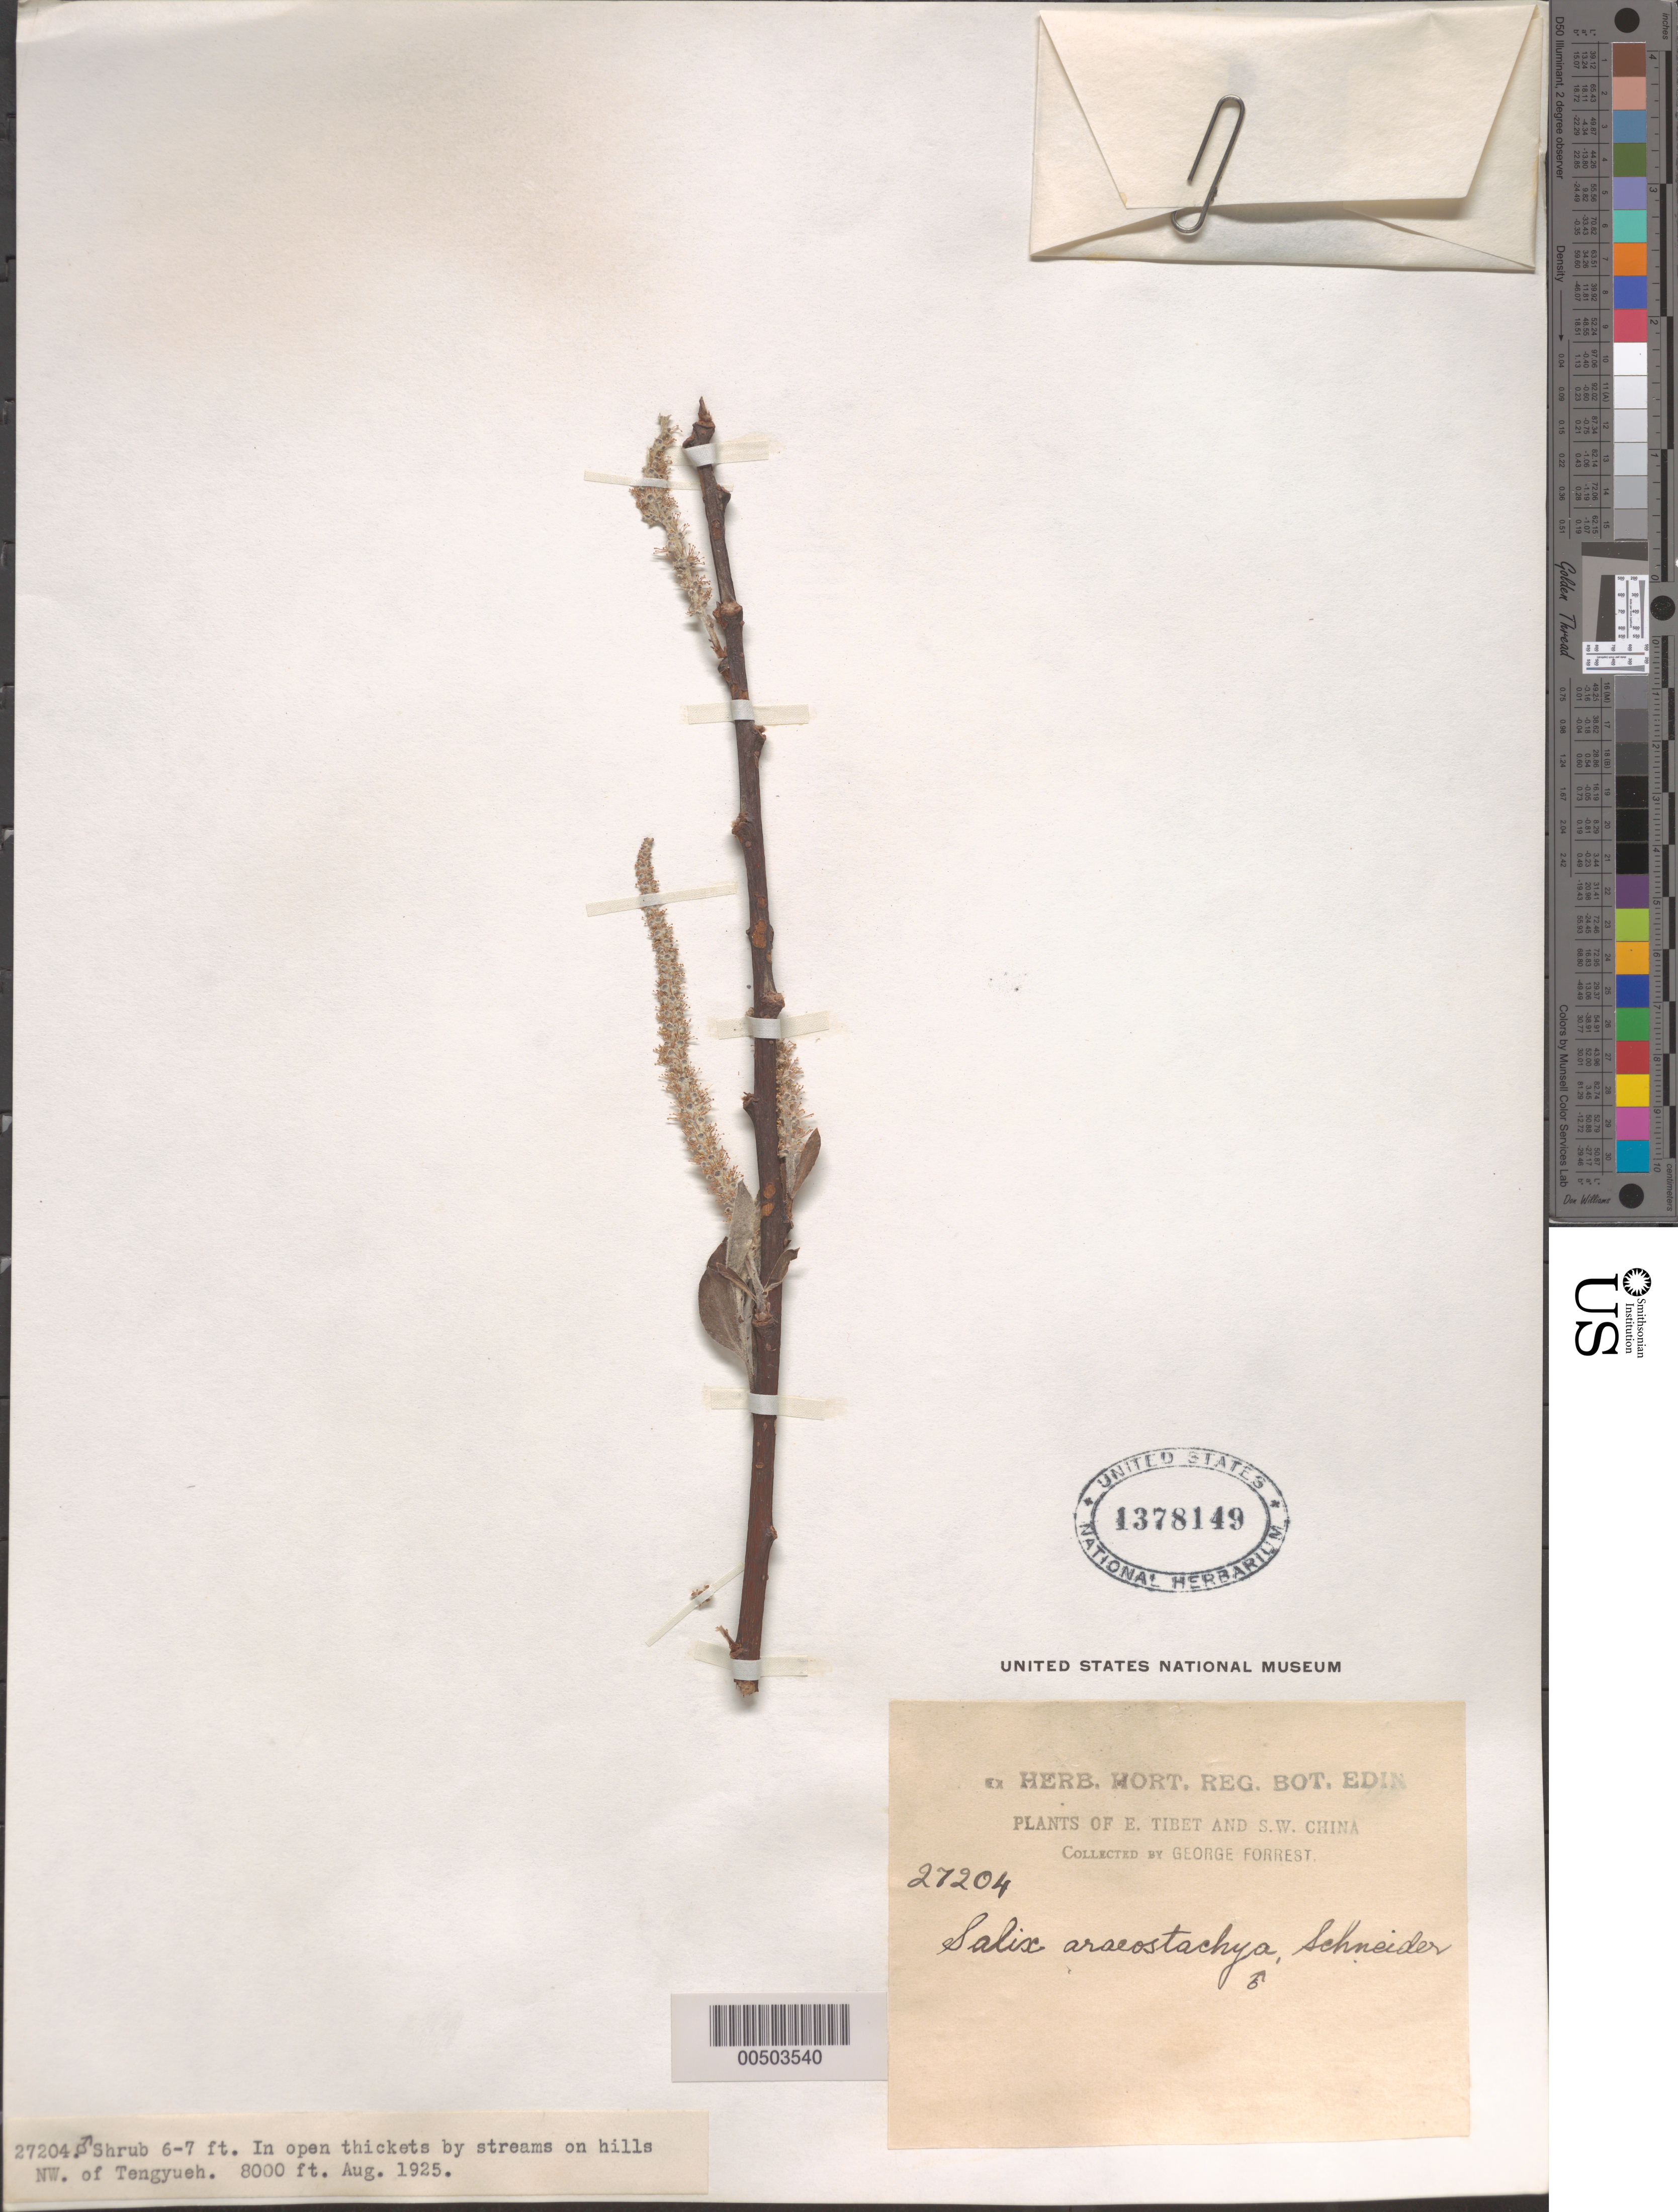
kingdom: Plantae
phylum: Tracheophyta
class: Magnoliopsida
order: Malpighiales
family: Salicaceae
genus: Salix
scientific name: Salix araeostachya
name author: C.K. Schneid. in Sarg.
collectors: G. Forrest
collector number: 27204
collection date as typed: Aug 1925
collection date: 1925-08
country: China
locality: NW of Tengyueh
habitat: Male shrub 6-7 ft. In open thickets by streams on hills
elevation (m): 2438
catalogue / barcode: US 1378149